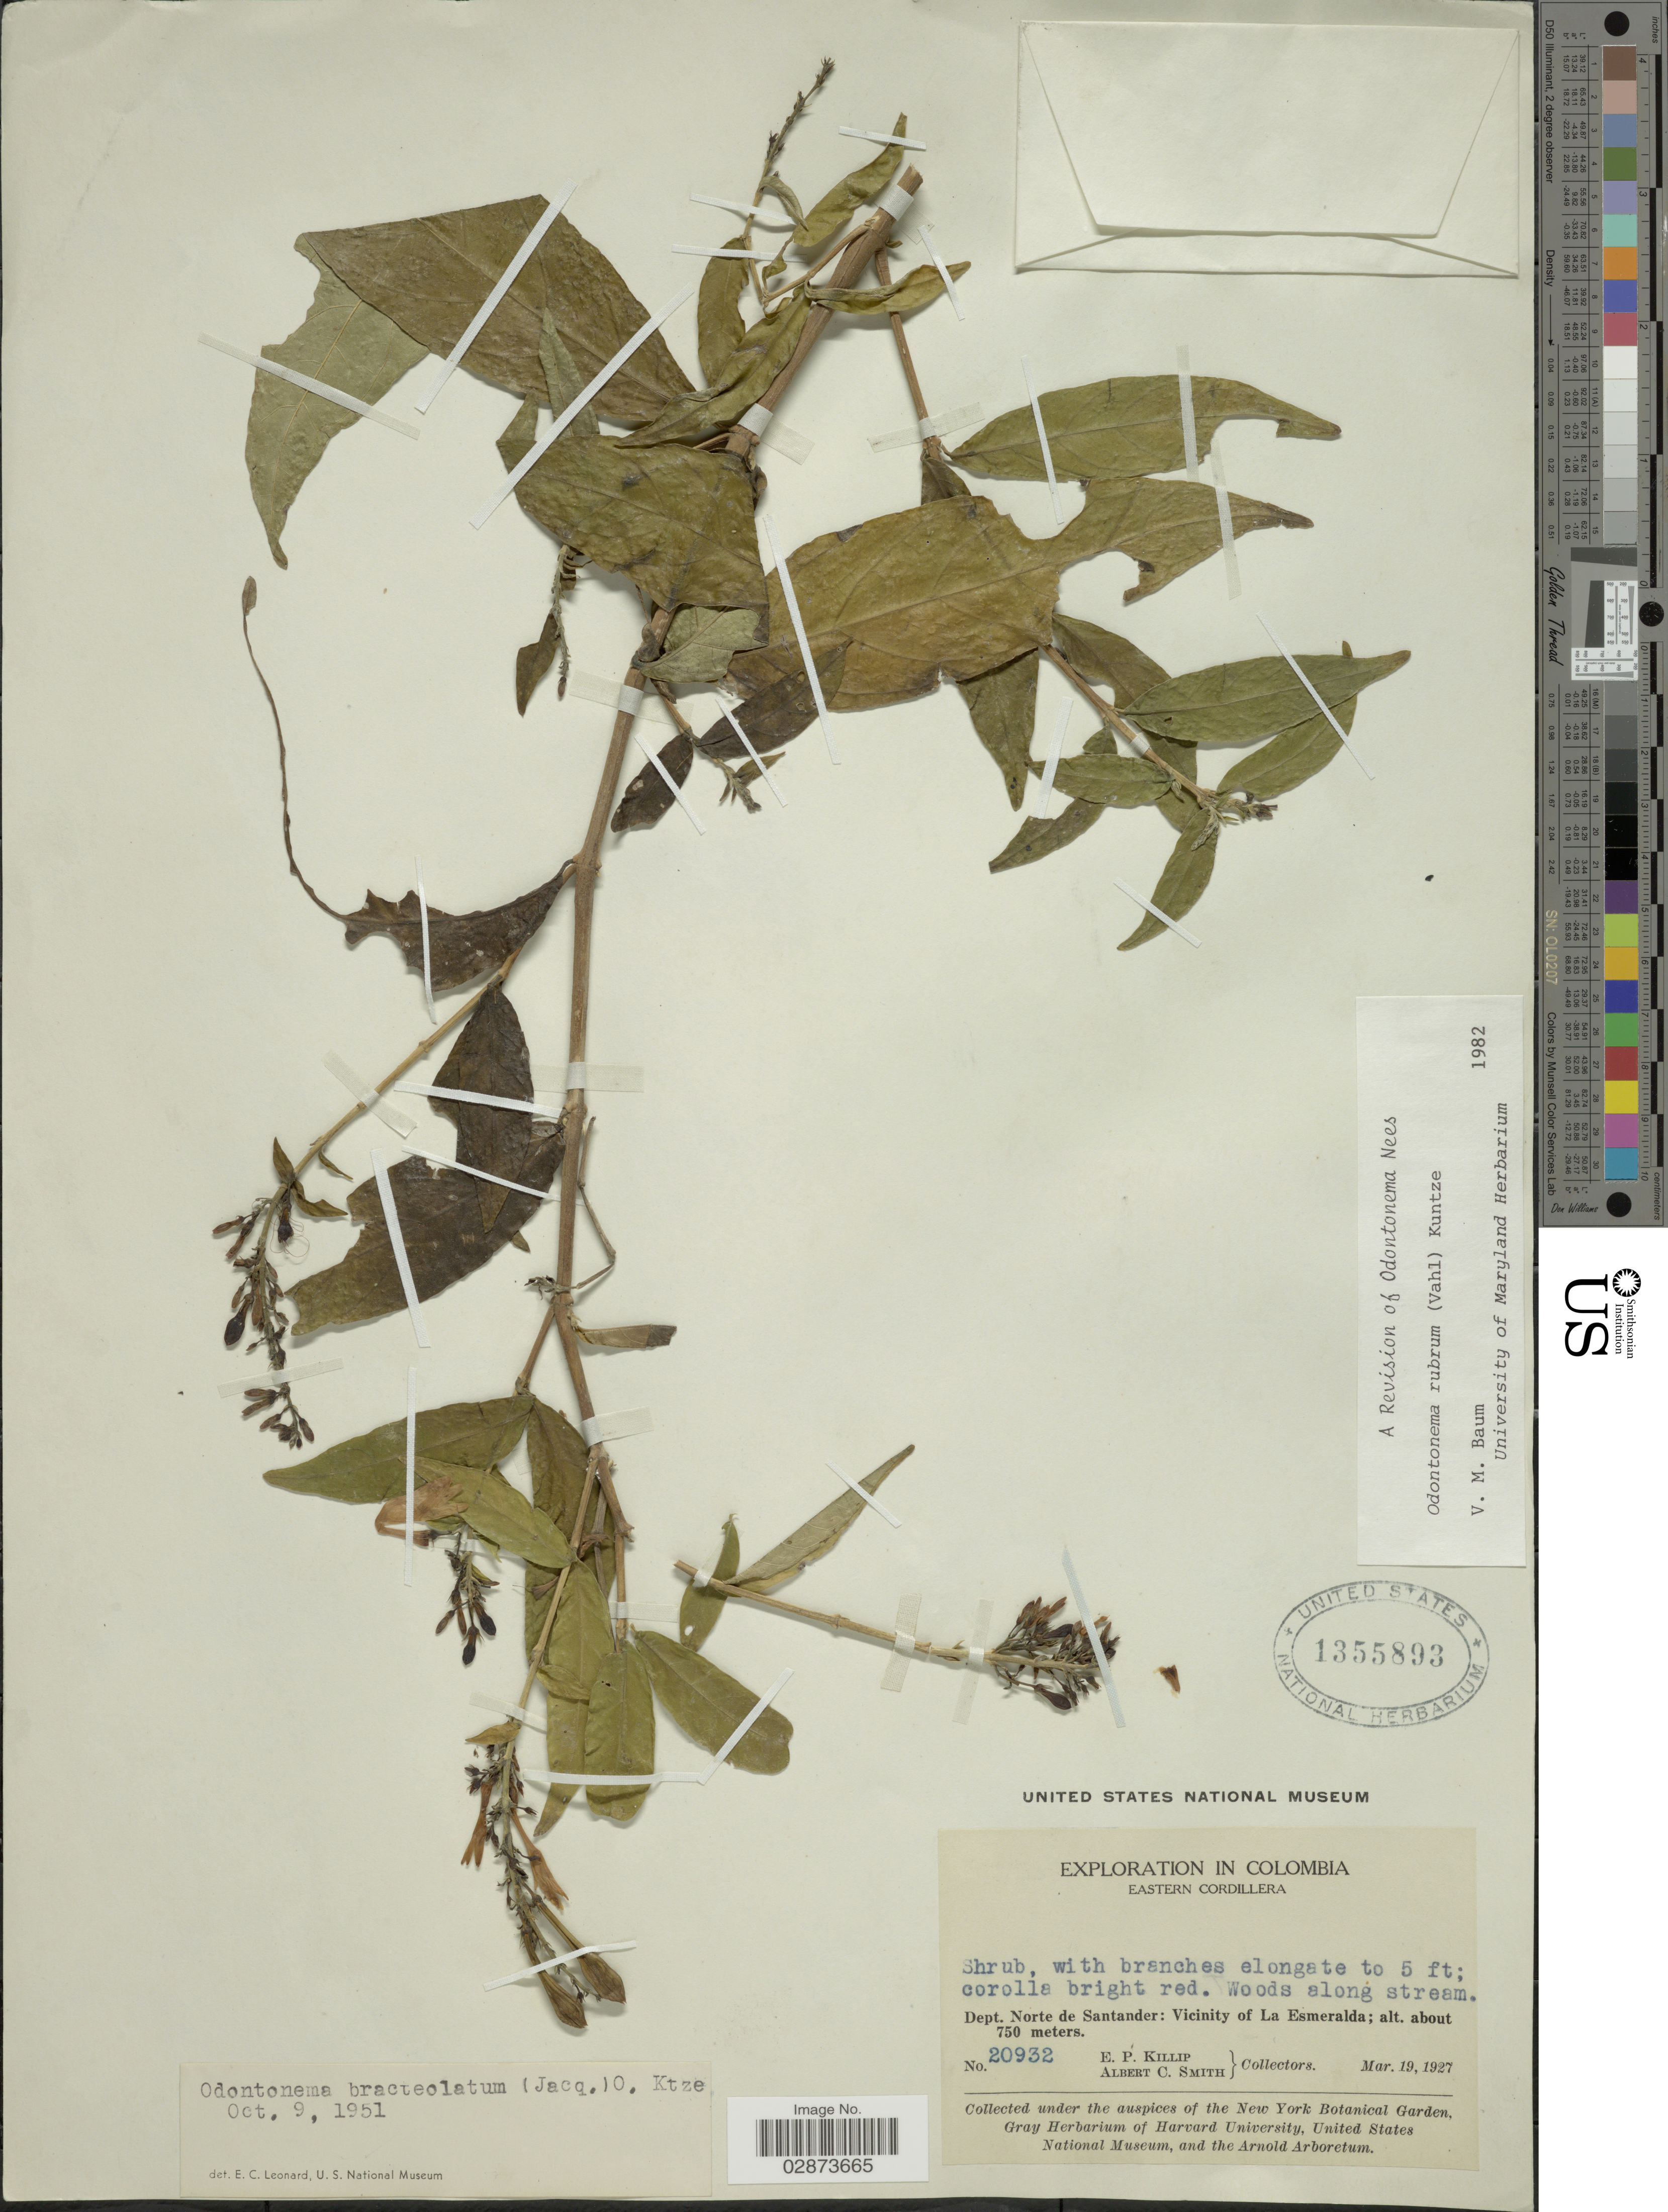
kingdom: Plantae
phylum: Tracheophyta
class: Magnoliopsida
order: Lamiales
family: Acanthaceae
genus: Odontonema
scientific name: Odontonema rubrum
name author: (Vahl) Kuntze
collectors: E. P. Killip & A. C. Smith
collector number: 20932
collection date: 1927-03-19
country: Colombia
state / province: Norte de Santander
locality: Eastern Cordillera. Dept. Norte de Santander: Vicinity of La Esmeralda.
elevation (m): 750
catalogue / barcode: US 1355893